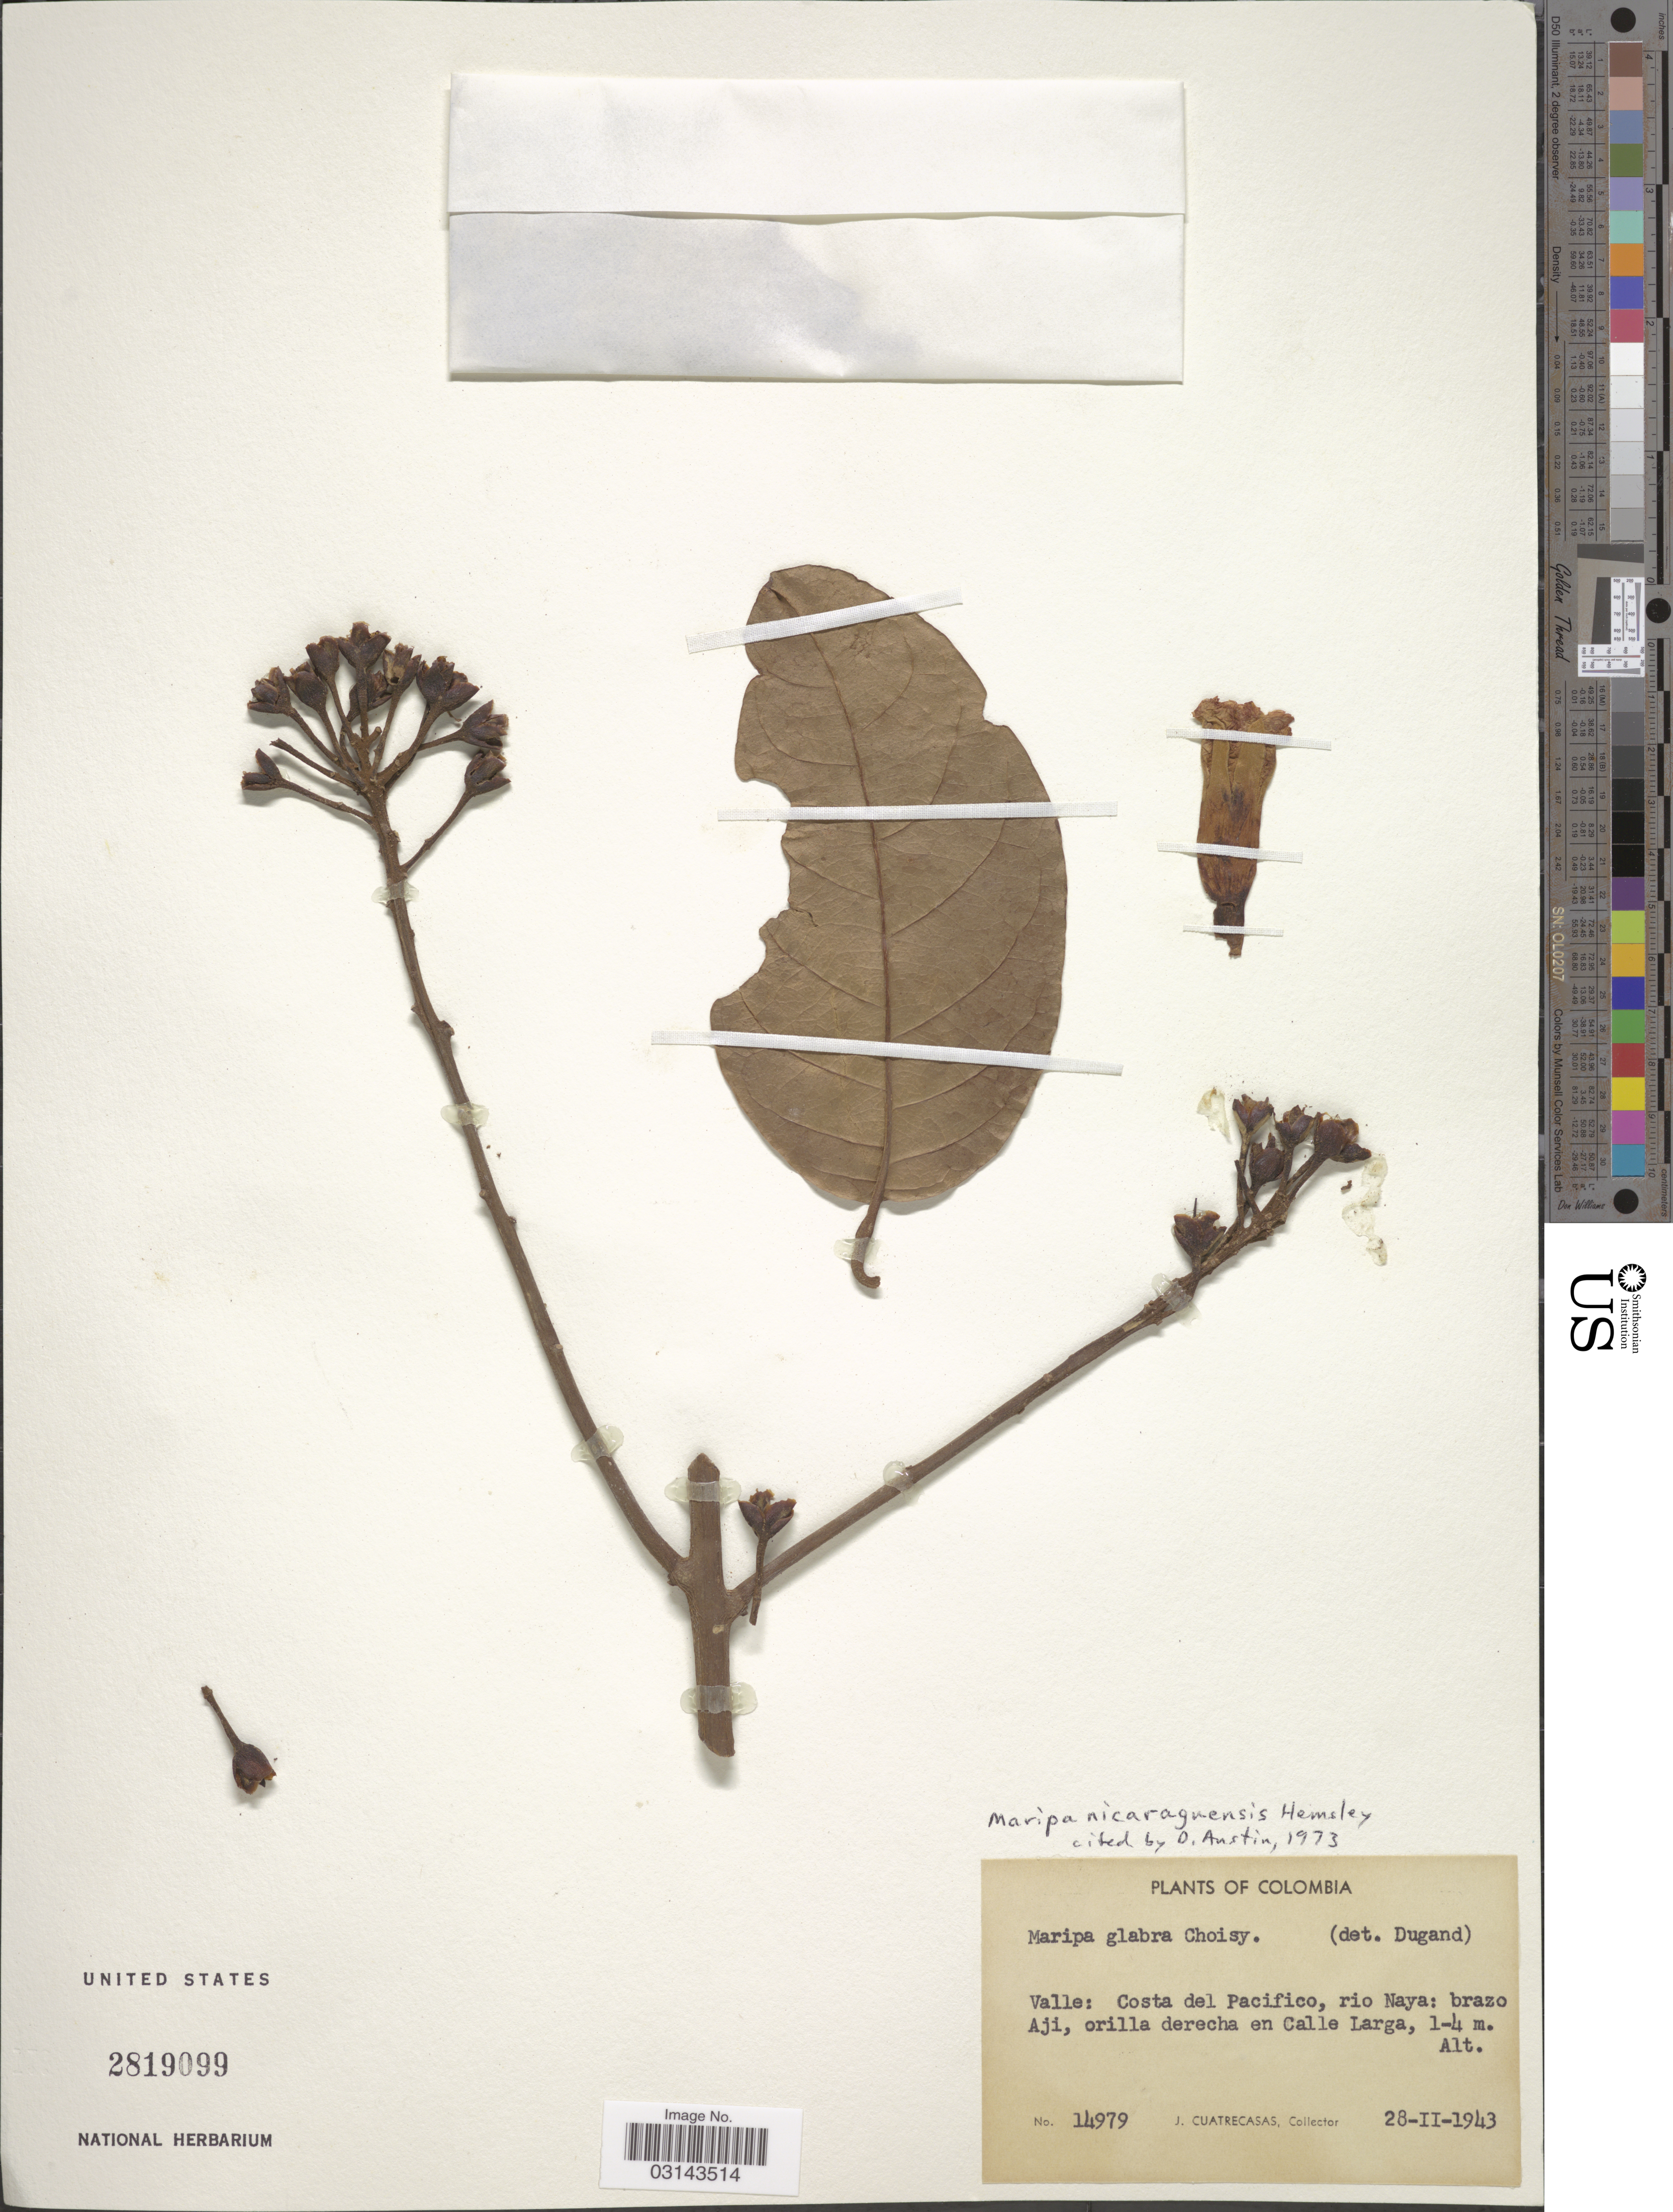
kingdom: Plantae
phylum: Tracheophyta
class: Magnoliopsida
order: Solanales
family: Convolvulaceae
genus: Maripa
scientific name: Maripa nicaraguensis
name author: Hemsl.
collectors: J. Cuatrecasas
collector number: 14979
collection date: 1943-02-28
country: Colombia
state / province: Valle del Cauca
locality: Valle: Costa del Pacifico, rio Naya: brazo Aji, orilla derecha en Calle Larga.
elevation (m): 1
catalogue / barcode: US 2819099